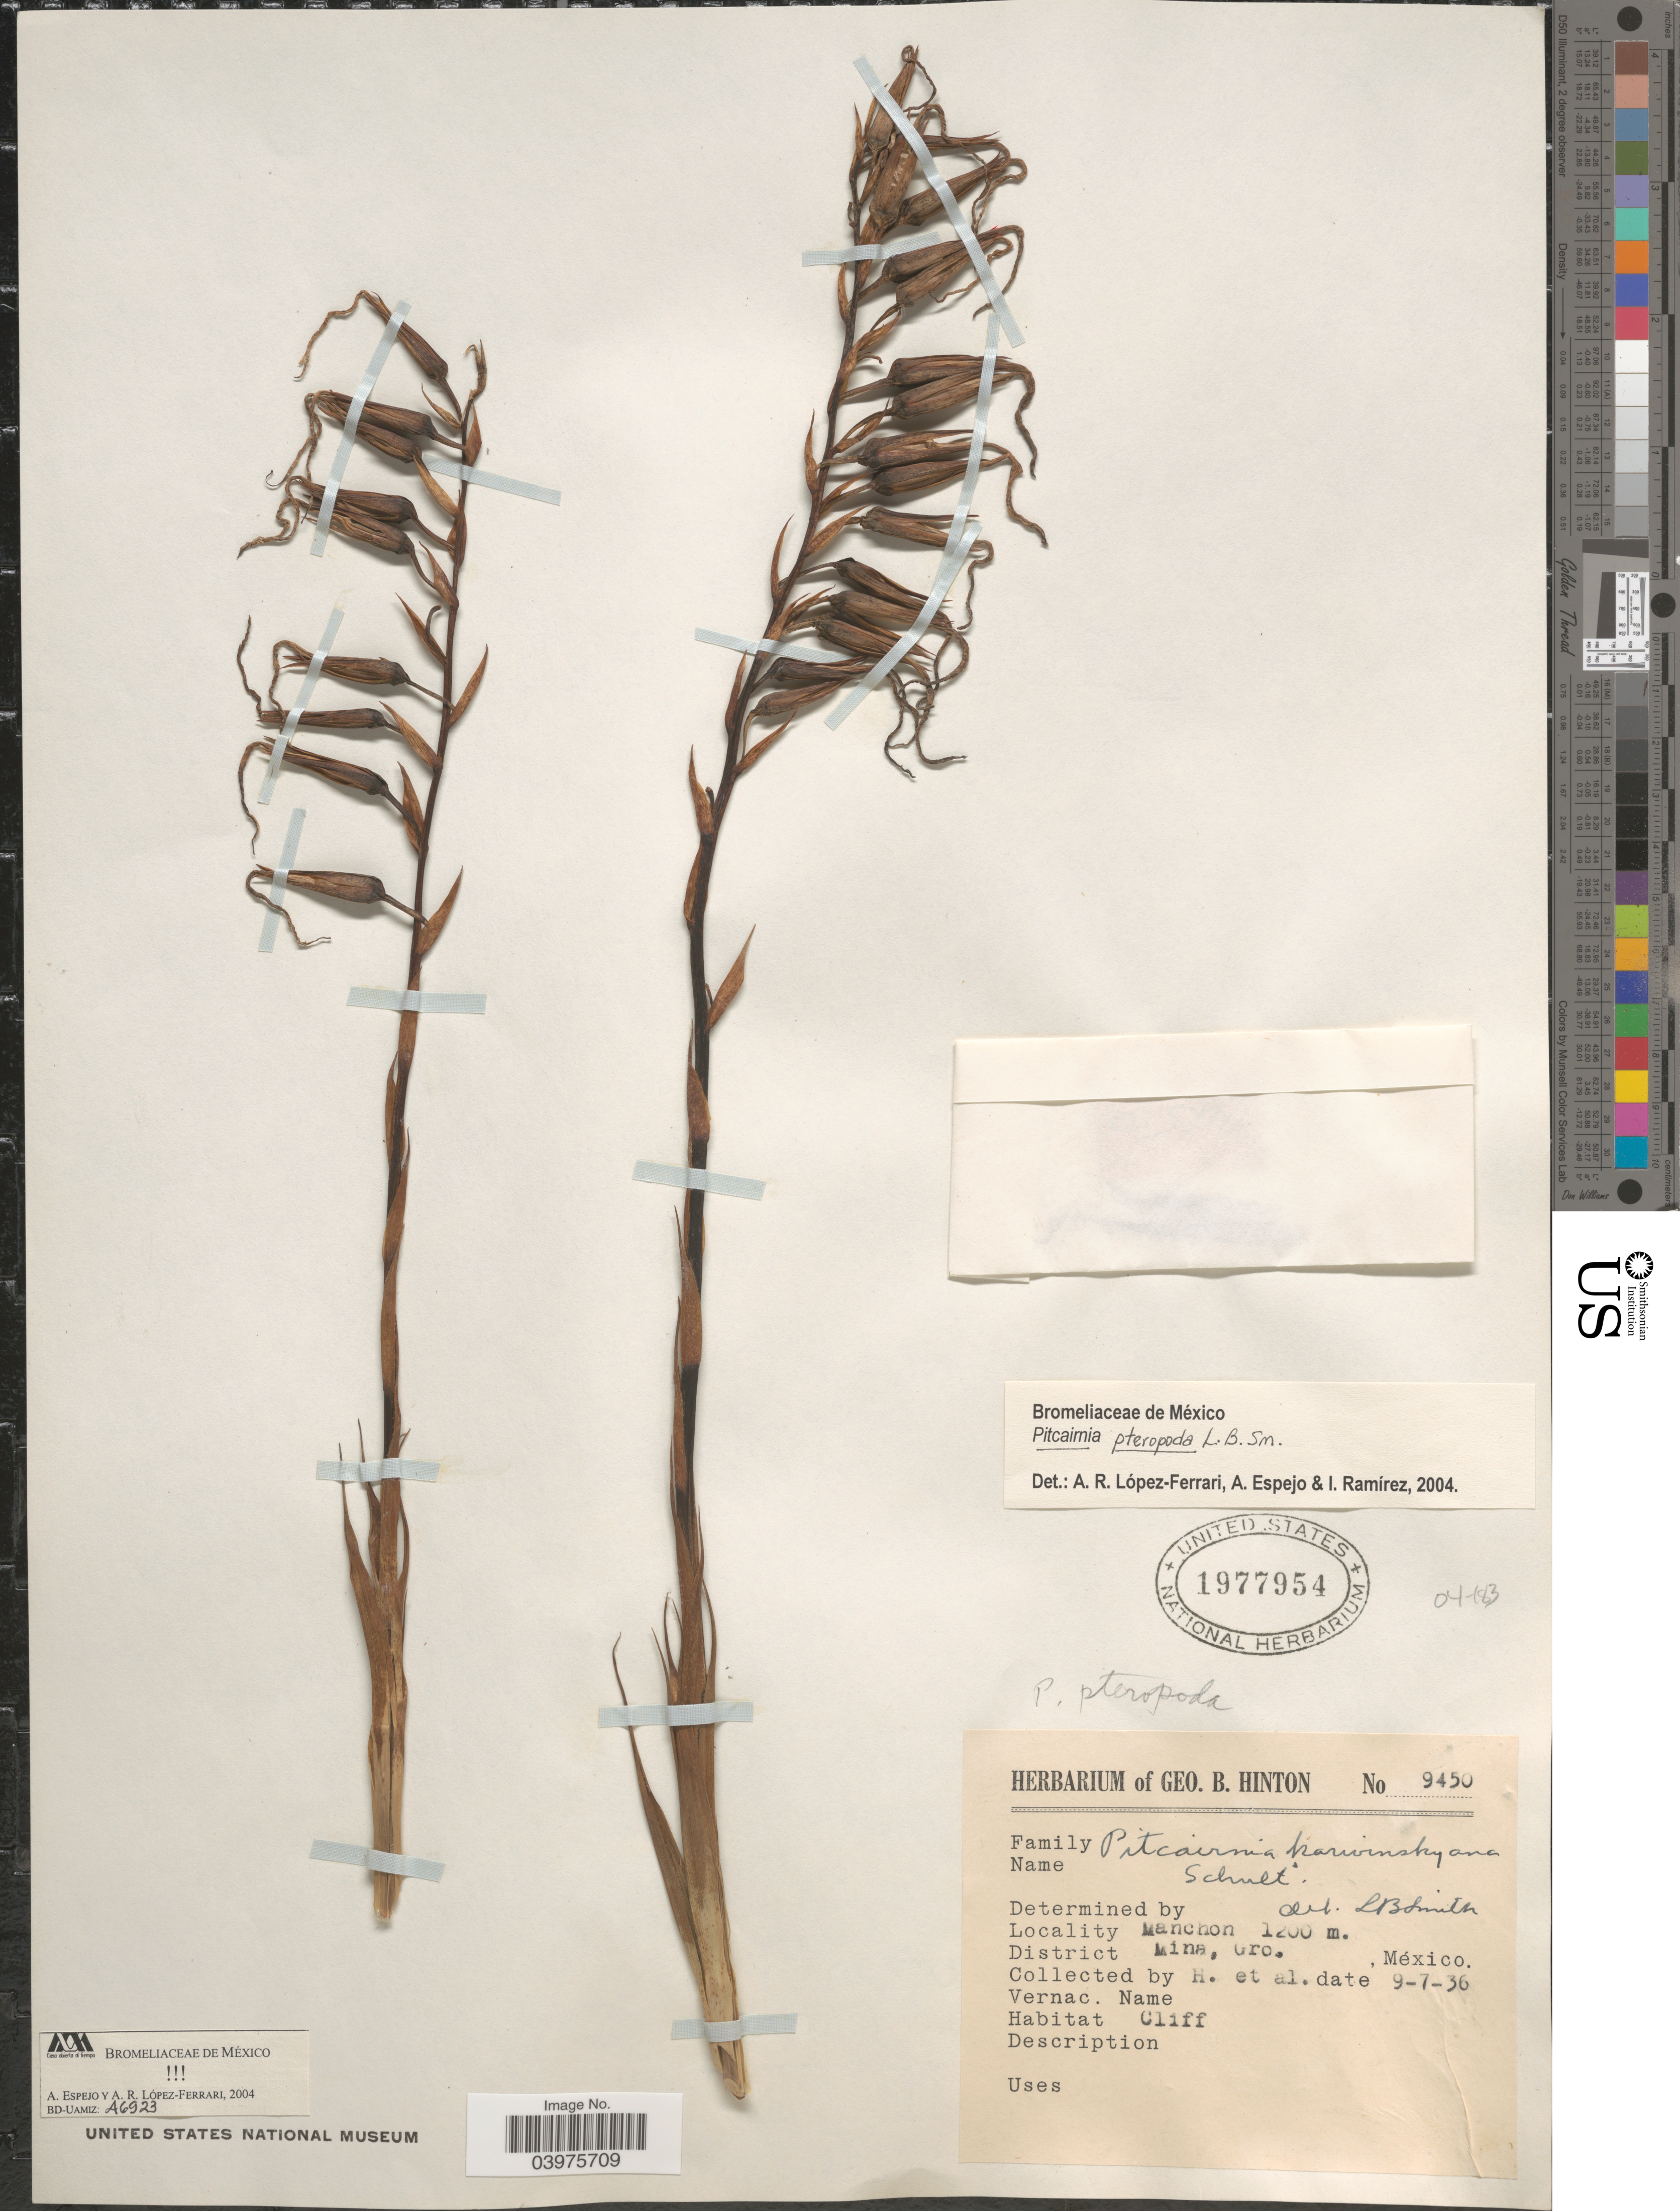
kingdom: Plantae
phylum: Tracheophyta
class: Liliopsida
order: Poales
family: Bromeliaceae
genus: Pitcairnia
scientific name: Pitcairnia pteropoda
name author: L.B. Sm.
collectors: G. B. Hinton & et al.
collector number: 9450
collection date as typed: Transcribed d/m/y: 9/7/36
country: Mexico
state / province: Guerrero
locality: Manchon. District Mina.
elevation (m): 1200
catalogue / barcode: US 1977954